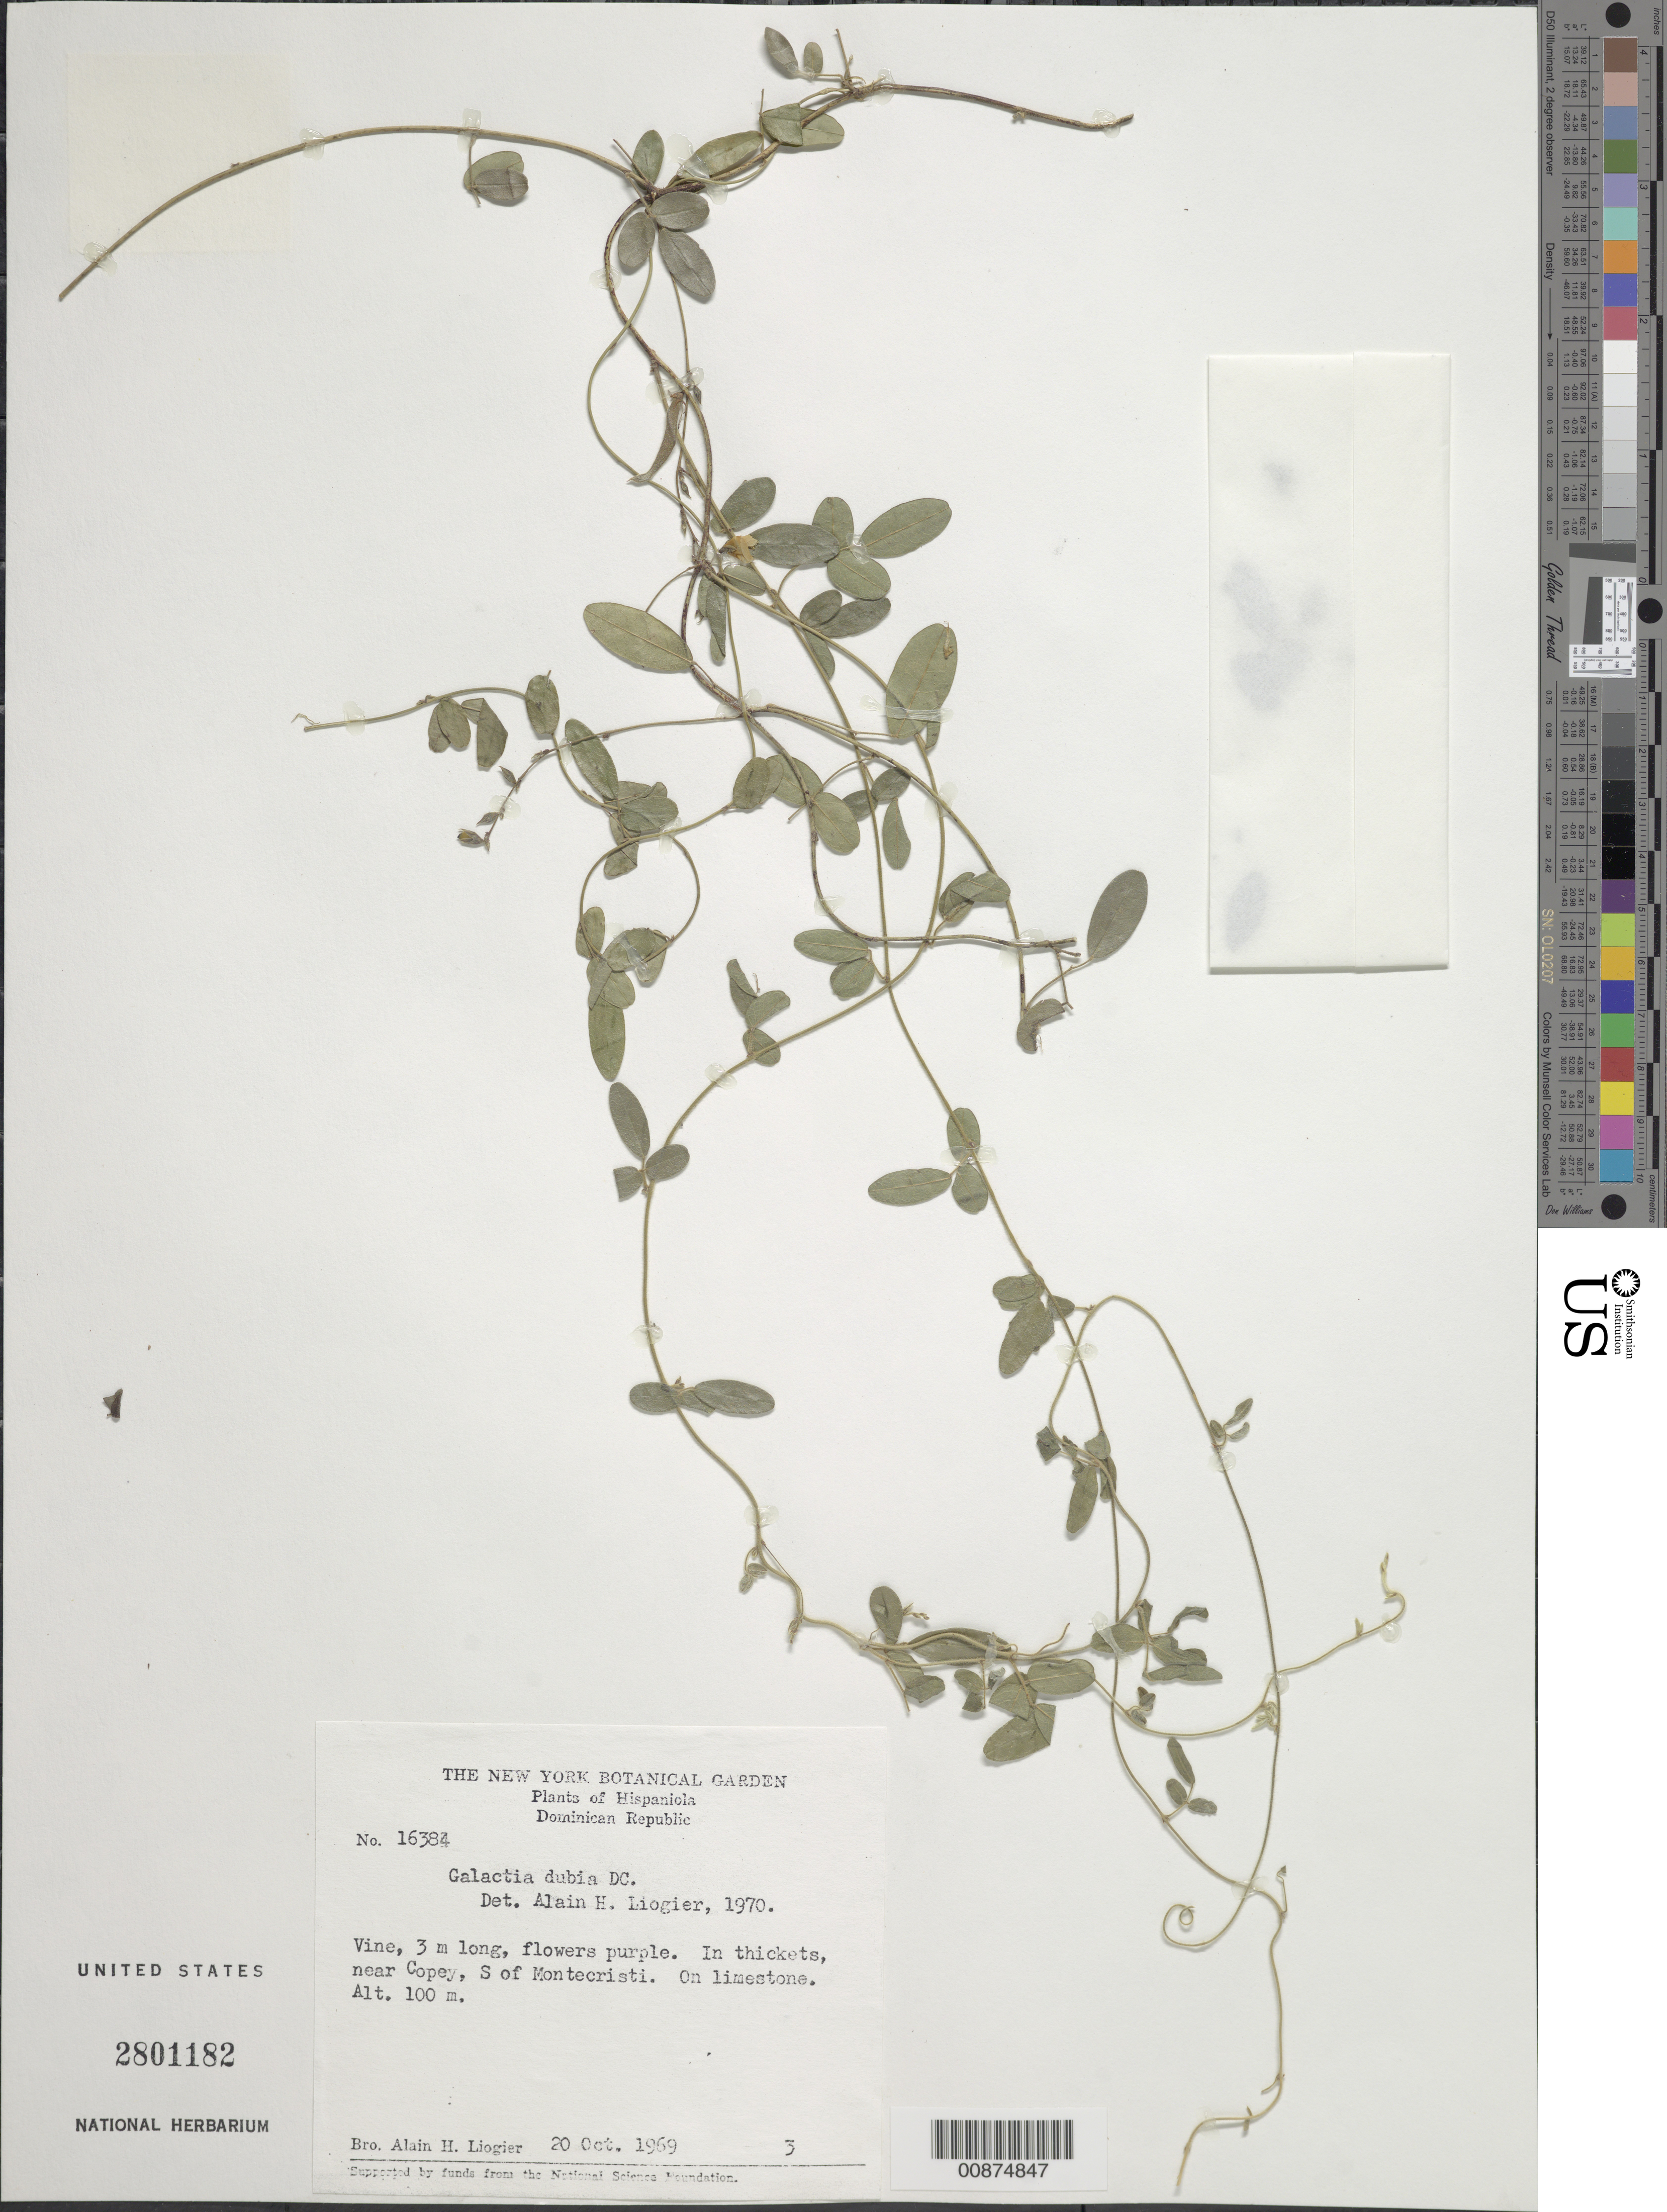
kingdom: Plantae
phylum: Tracheophyta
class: Magnoliopsida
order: Fabales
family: Fabaceae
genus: Galactia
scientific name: Galactia dubia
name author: DC.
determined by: Liogier, Alain H.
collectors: A. H. Liogier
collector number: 16384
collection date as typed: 20 Oct 1969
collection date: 1969-10-20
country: Dominican Republic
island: Hispaniola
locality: Near Copey, S of Montecristi.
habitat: In thickets; on limestone.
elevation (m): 100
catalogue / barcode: US 2801182